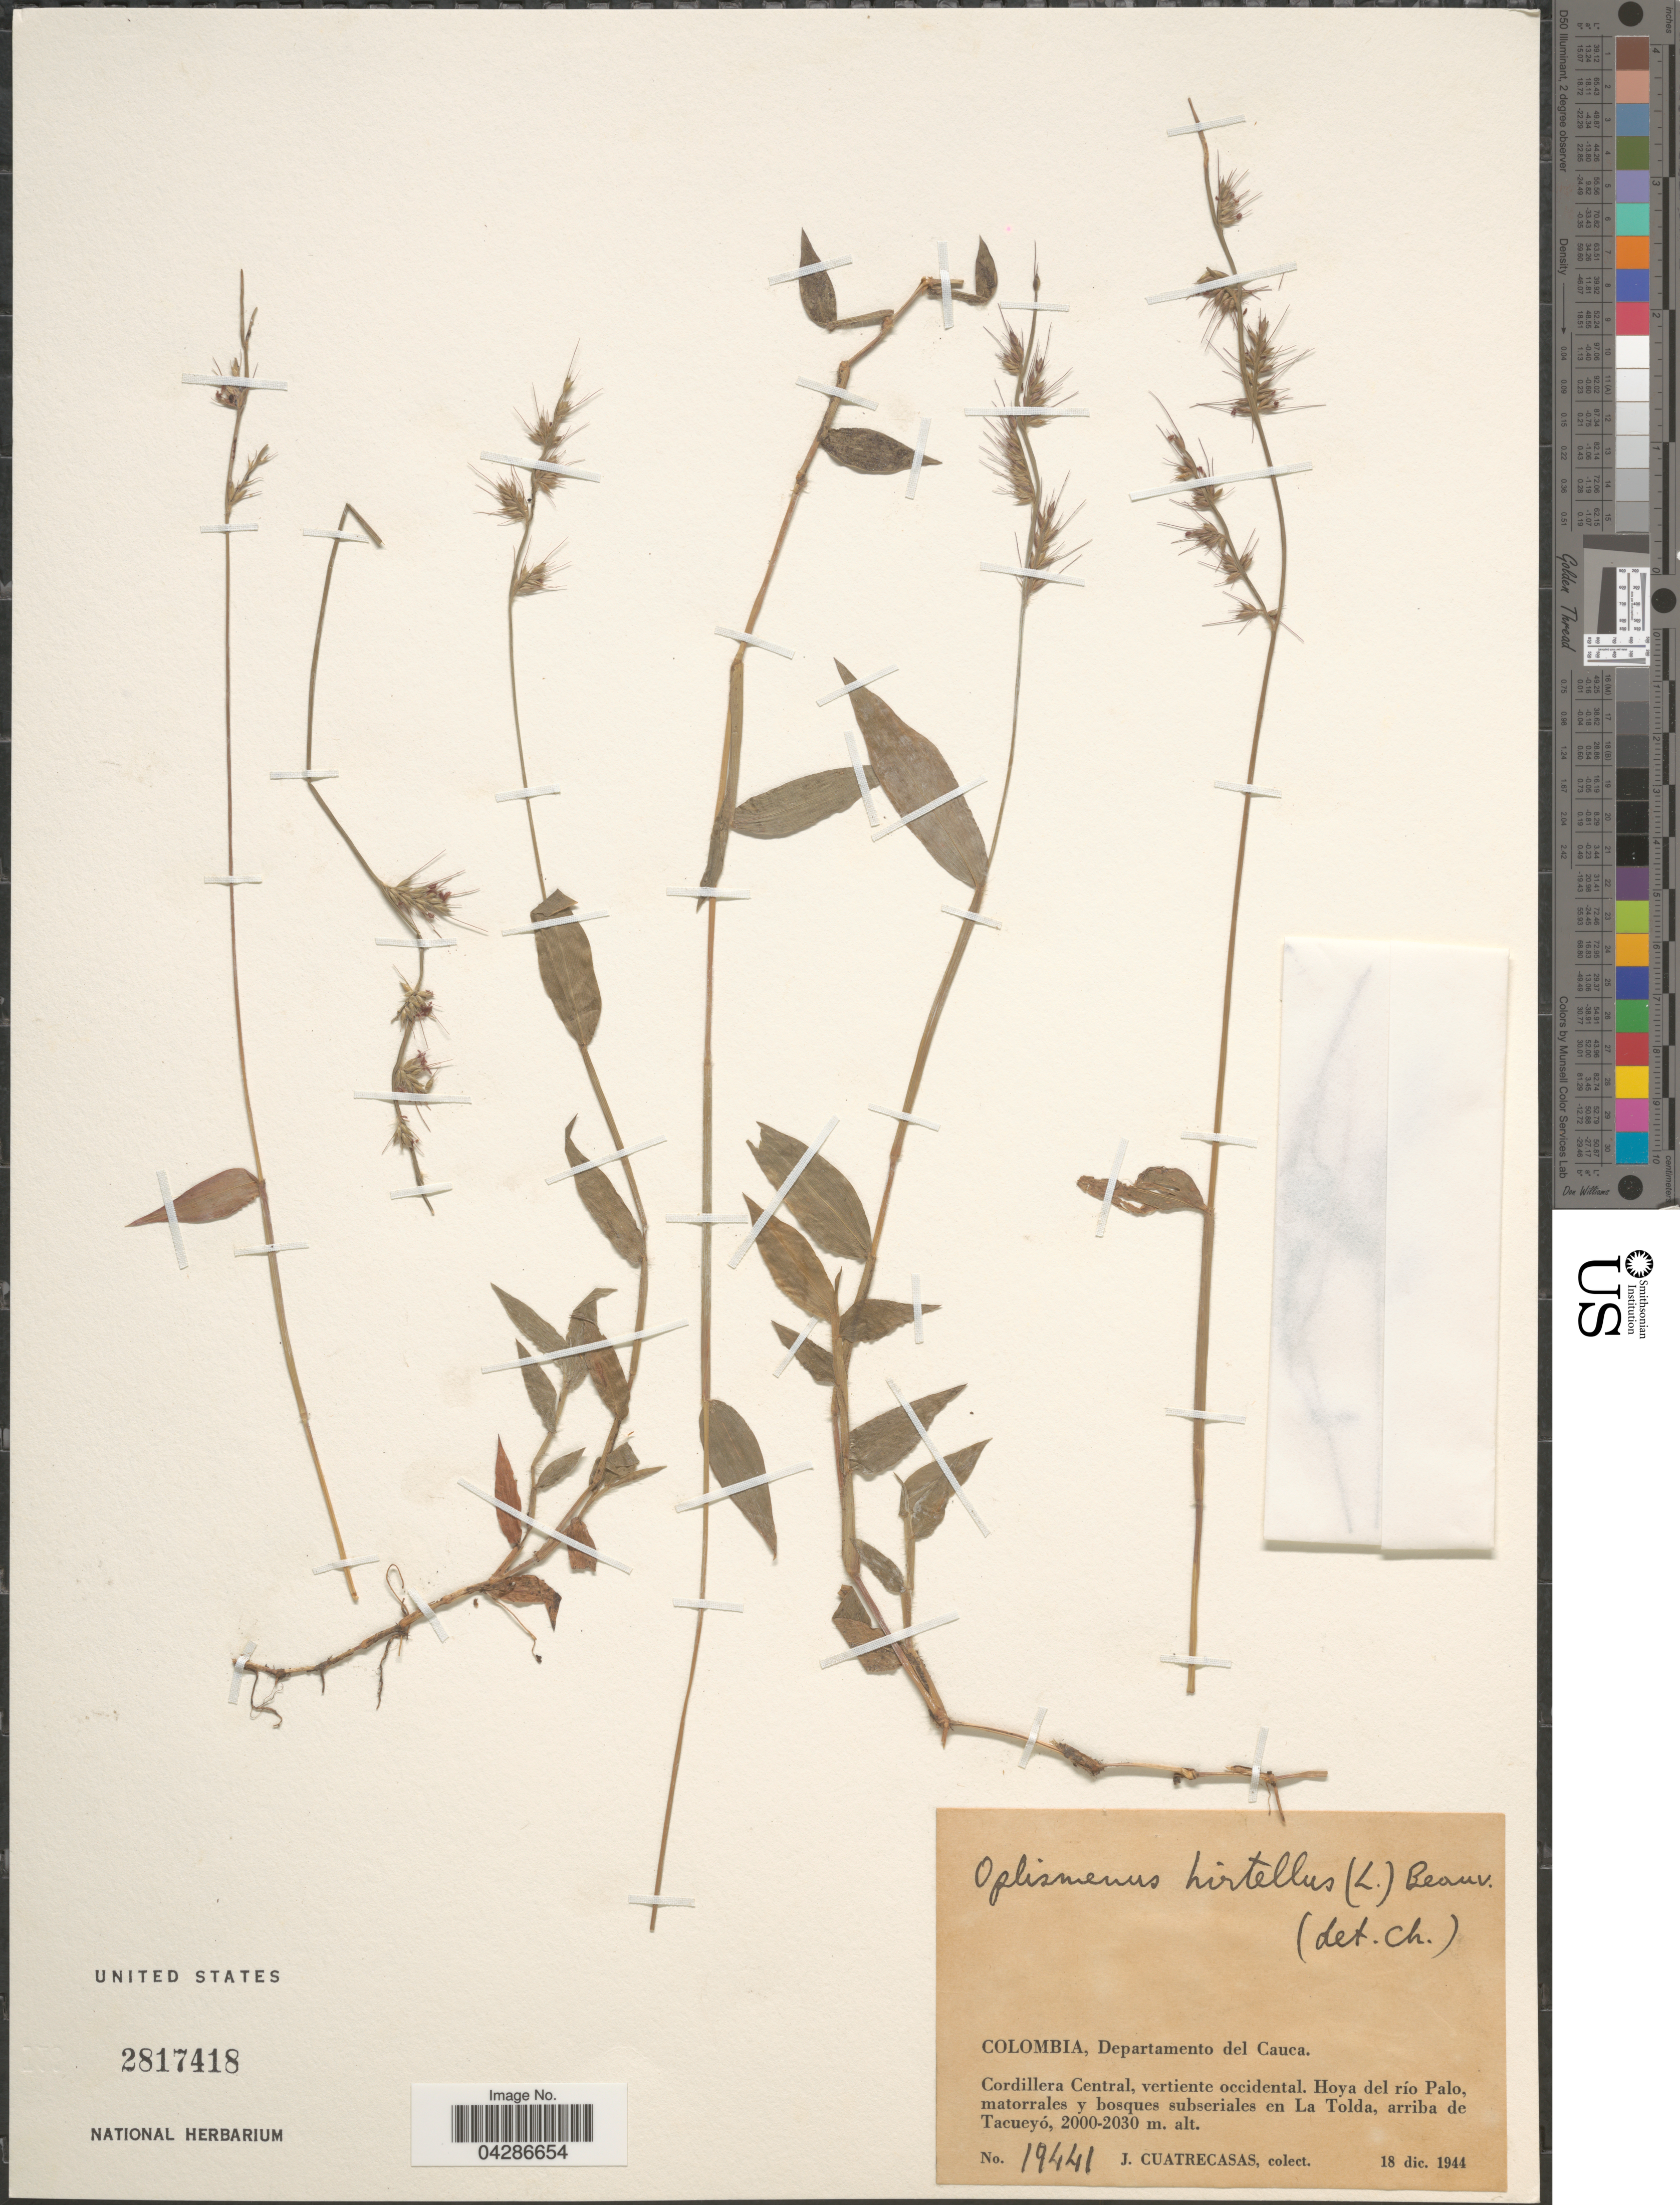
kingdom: Plantae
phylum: Tracheophyta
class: Liliopsida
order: Poales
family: Poaceae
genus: Oplismenus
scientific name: Oplismenus hirtellus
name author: (L.) P. Beauv.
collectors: J. Cuatrecasas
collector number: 19441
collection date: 1944-12-18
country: Colombia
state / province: Cauca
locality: Departamento del Cauca. Cordillera Central, vertiente occidental. Hoya del río Palo matorrales y bosque subseriales en La Tolda, arriba de Tacuecyó.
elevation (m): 2000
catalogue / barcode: US 2817418